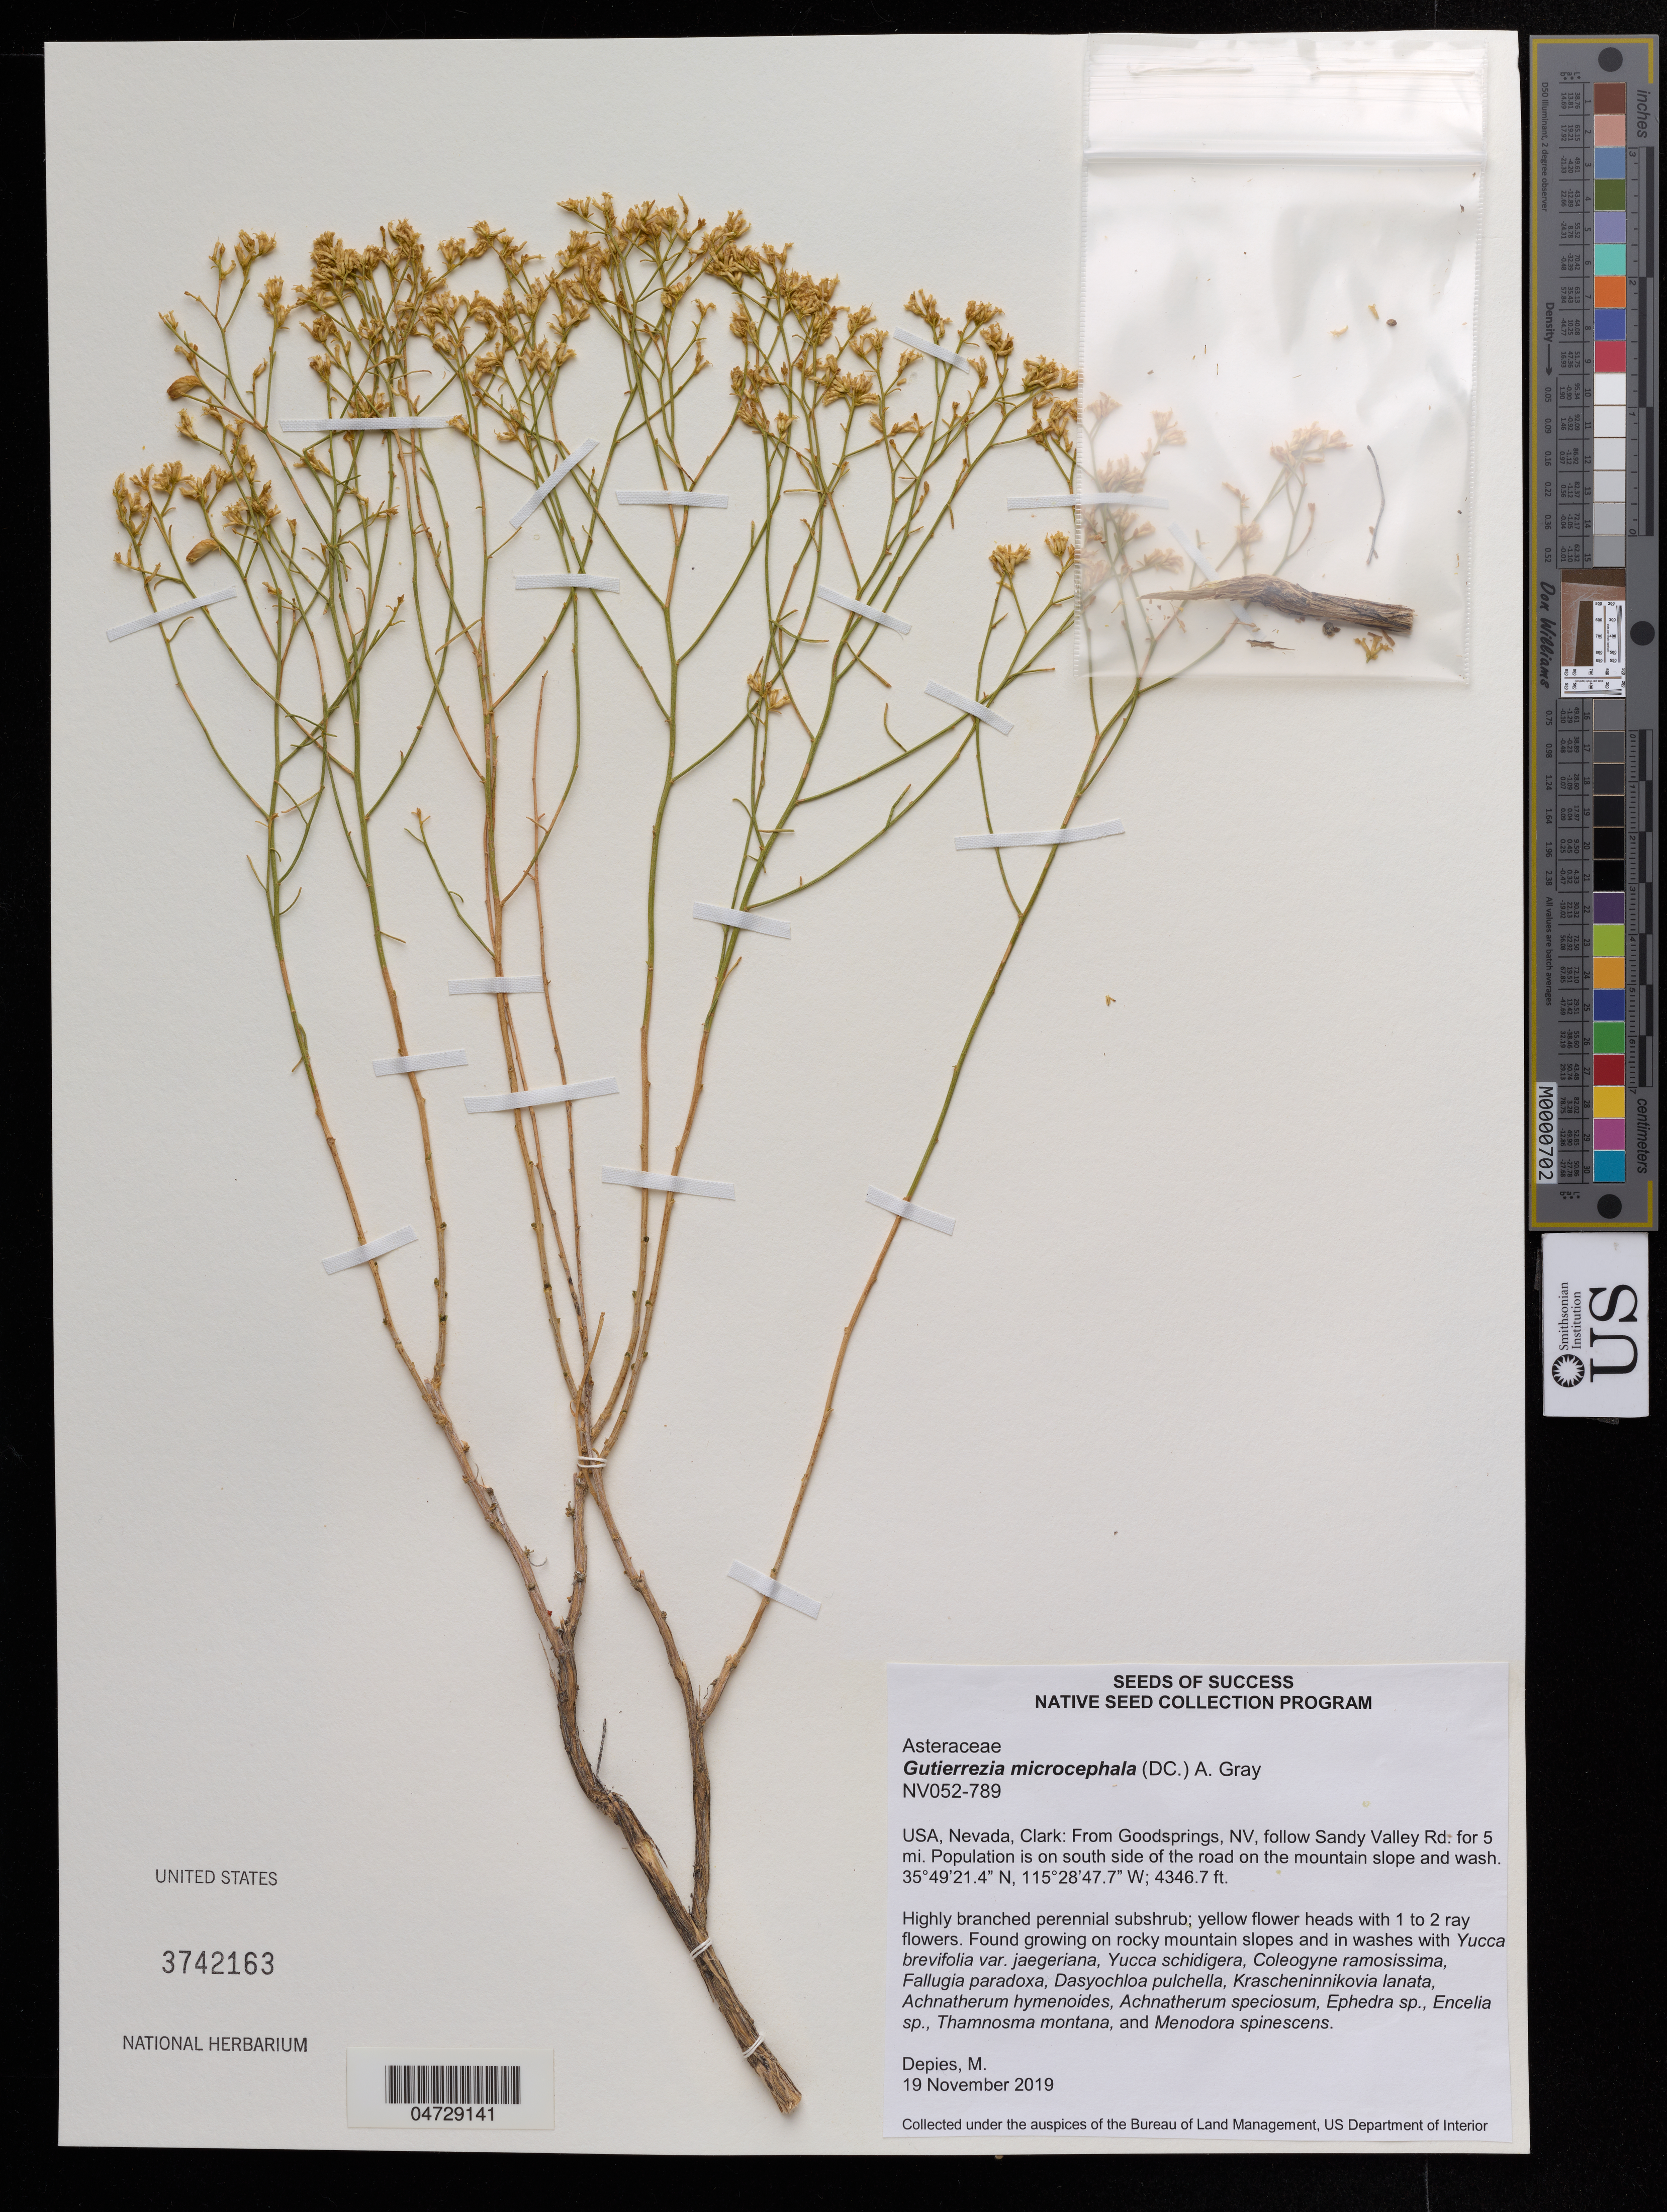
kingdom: Plantae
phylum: Tracheophyta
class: Magnoliopsida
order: Asterales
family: Asteraceae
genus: Gutierrezia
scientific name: Gutierrezia microcephala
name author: (DC.) A. Gray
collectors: M. Depies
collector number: NV052-789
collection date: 2019-11-19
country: United States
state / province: Nevada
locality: Clark: From Goodsprings, follow Sandy Valley Rd. for 5 mi.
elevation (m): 1324.9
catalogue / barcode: US 3742163